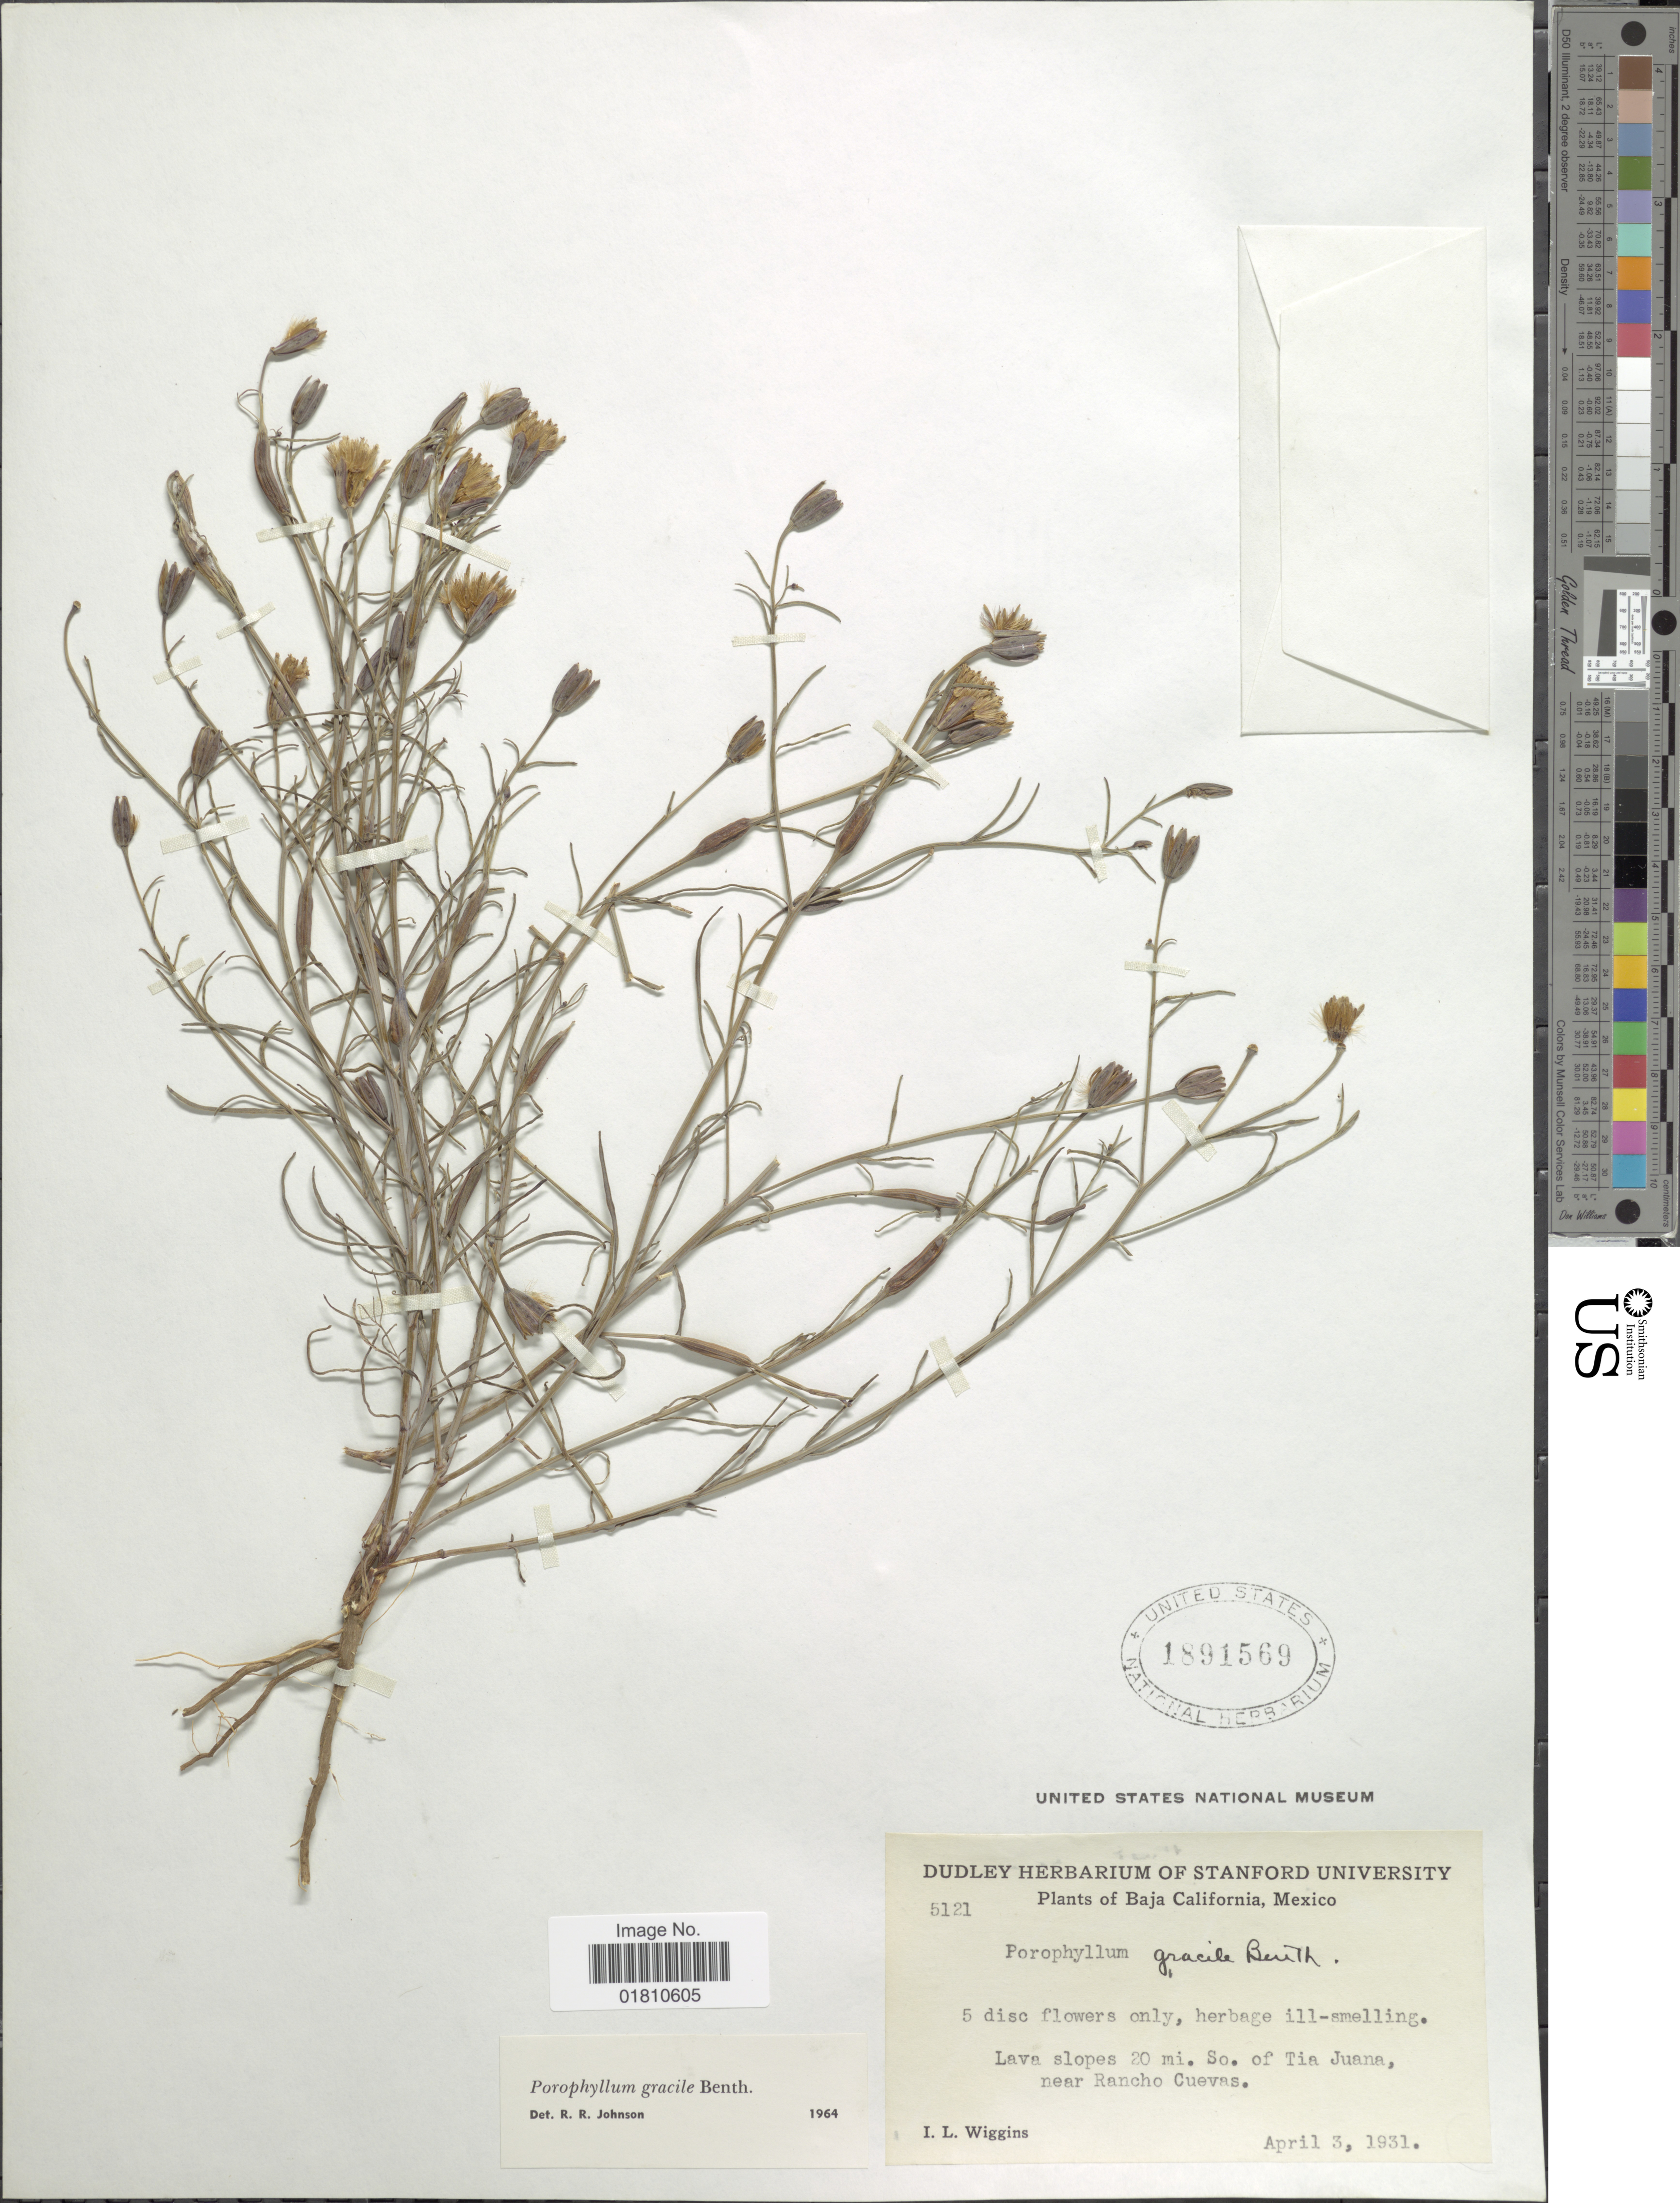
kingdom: Plantae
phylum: Tracheophyta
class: Magnoliopsida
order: Asterales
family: Asteraceae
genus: Porophyllum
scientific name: Porophyllum gracile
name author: Benth.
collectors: I. L. Wiggins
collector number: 5121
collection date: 1931-04-03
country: Mexico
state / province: Baja California Sur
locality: Lava slopes 20 mi. So. of Tia Juana, near Rancho Cuevas.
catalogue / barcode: US 1891569